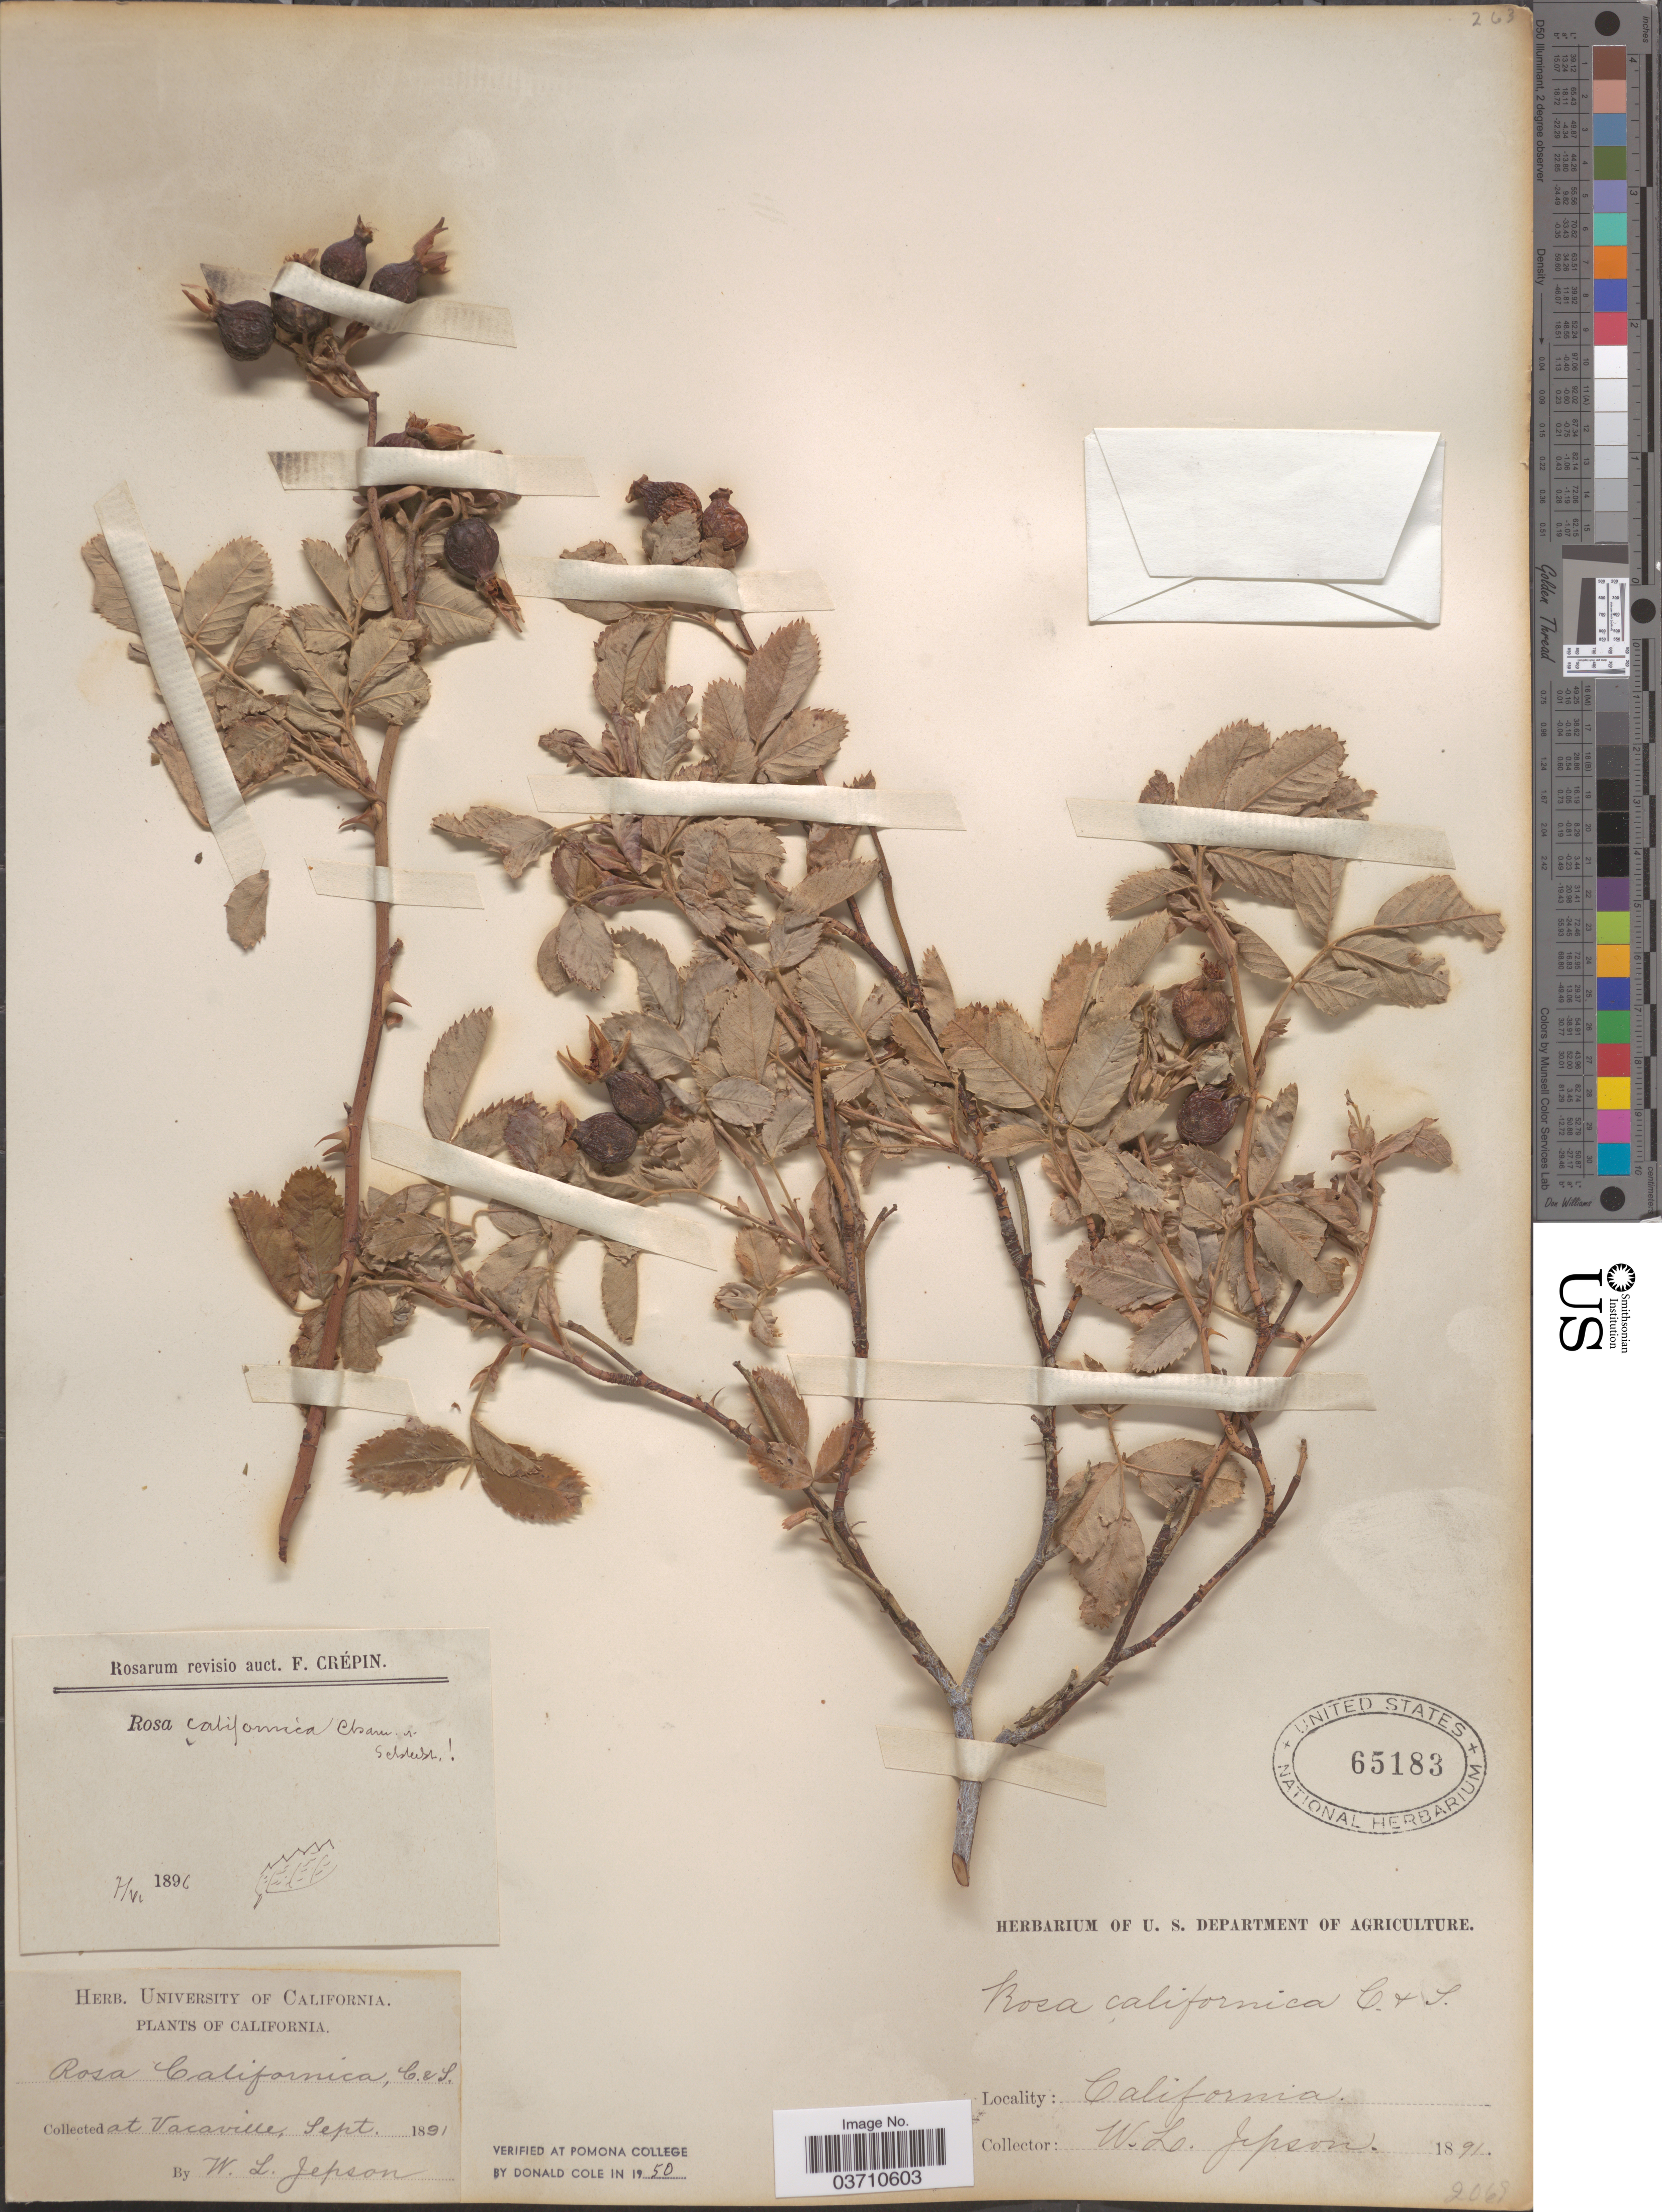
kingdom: Plantae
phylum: Tracheophyta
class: Magnoliopsida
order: Rosales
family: Rosaceae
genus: Rosa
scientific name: Rosa californica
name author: Cham. & Schltdl.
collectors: W. L. Jepson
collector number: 2069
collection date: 1891-09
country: United States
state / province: California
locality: Vacaville.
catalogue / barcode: US 65183